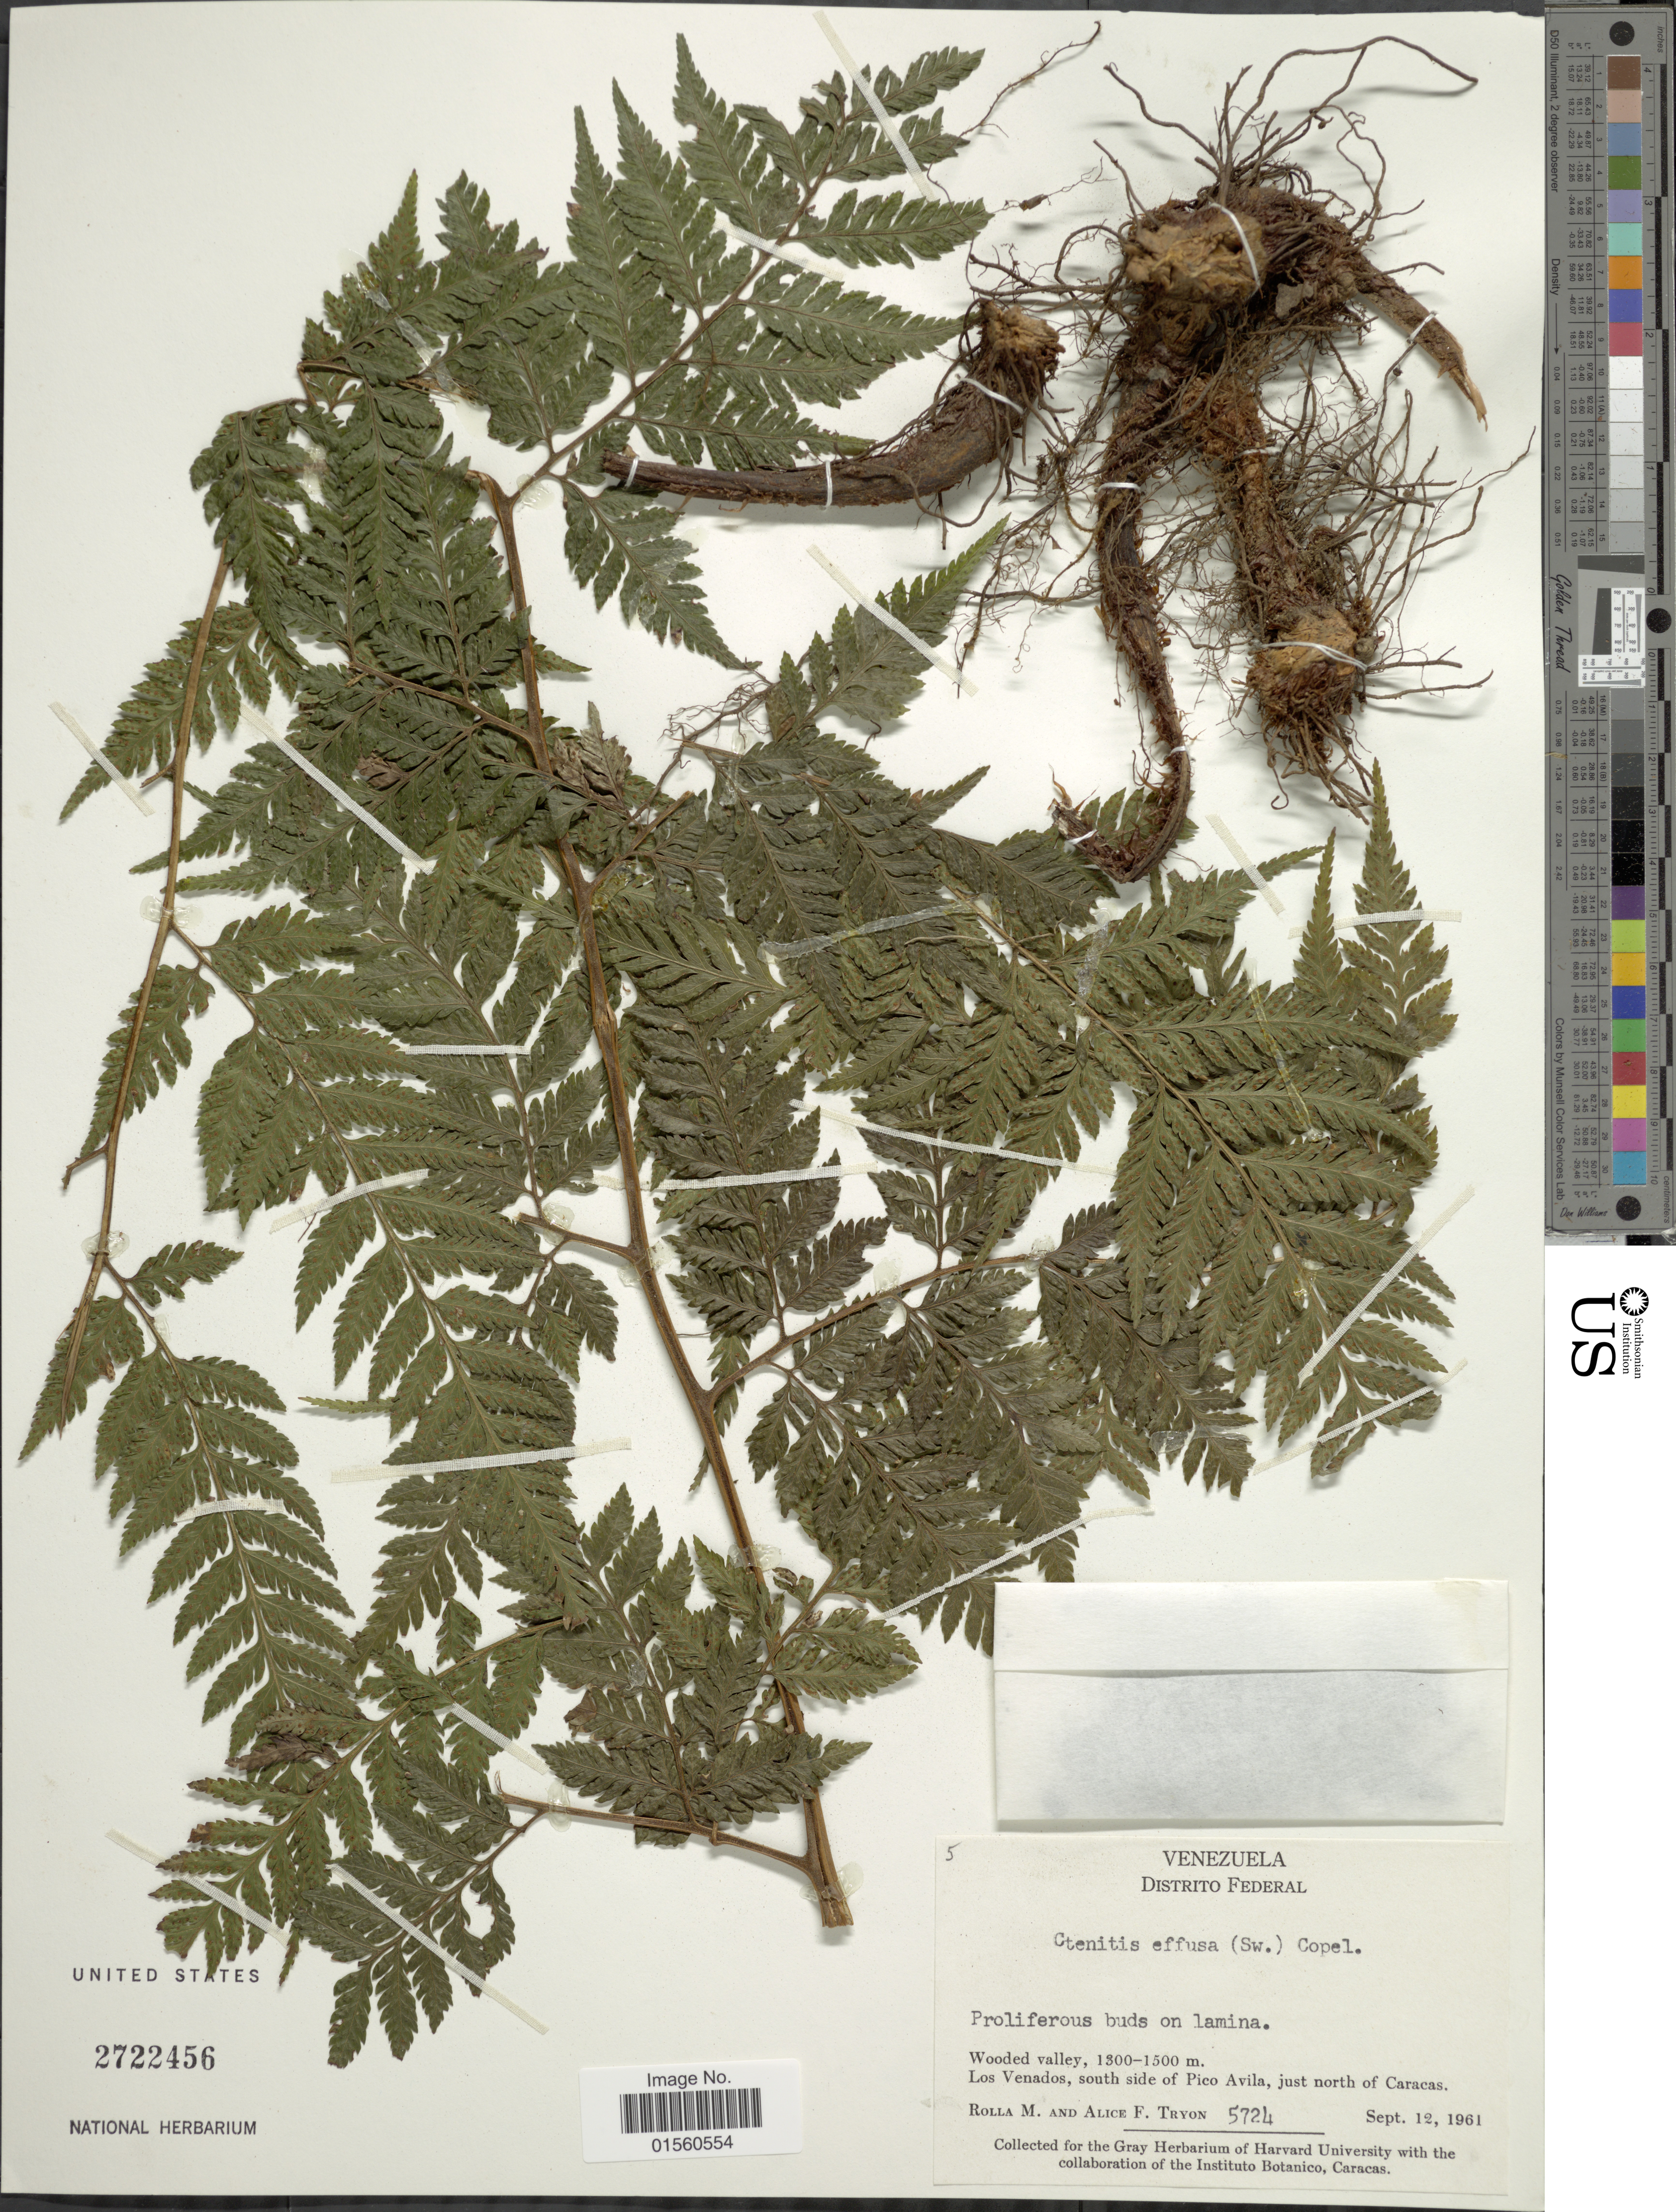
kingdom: Plantae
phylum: Tracheophyta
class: Polypodiopsida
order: Polypodiales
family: Dryopteridaceae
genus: Parapolystichum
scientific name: Parapolystichum effusum var. effusum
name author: (Sw.) Ching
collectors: M. Rolla & A. F. Tryon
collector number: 5724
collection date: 1961-09-12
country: Venezuela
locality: Distrito Federal, wooded valley, Los Venados, south side of Pico Avila, just north of Caracas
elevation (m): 1300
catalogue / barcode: US 2722456